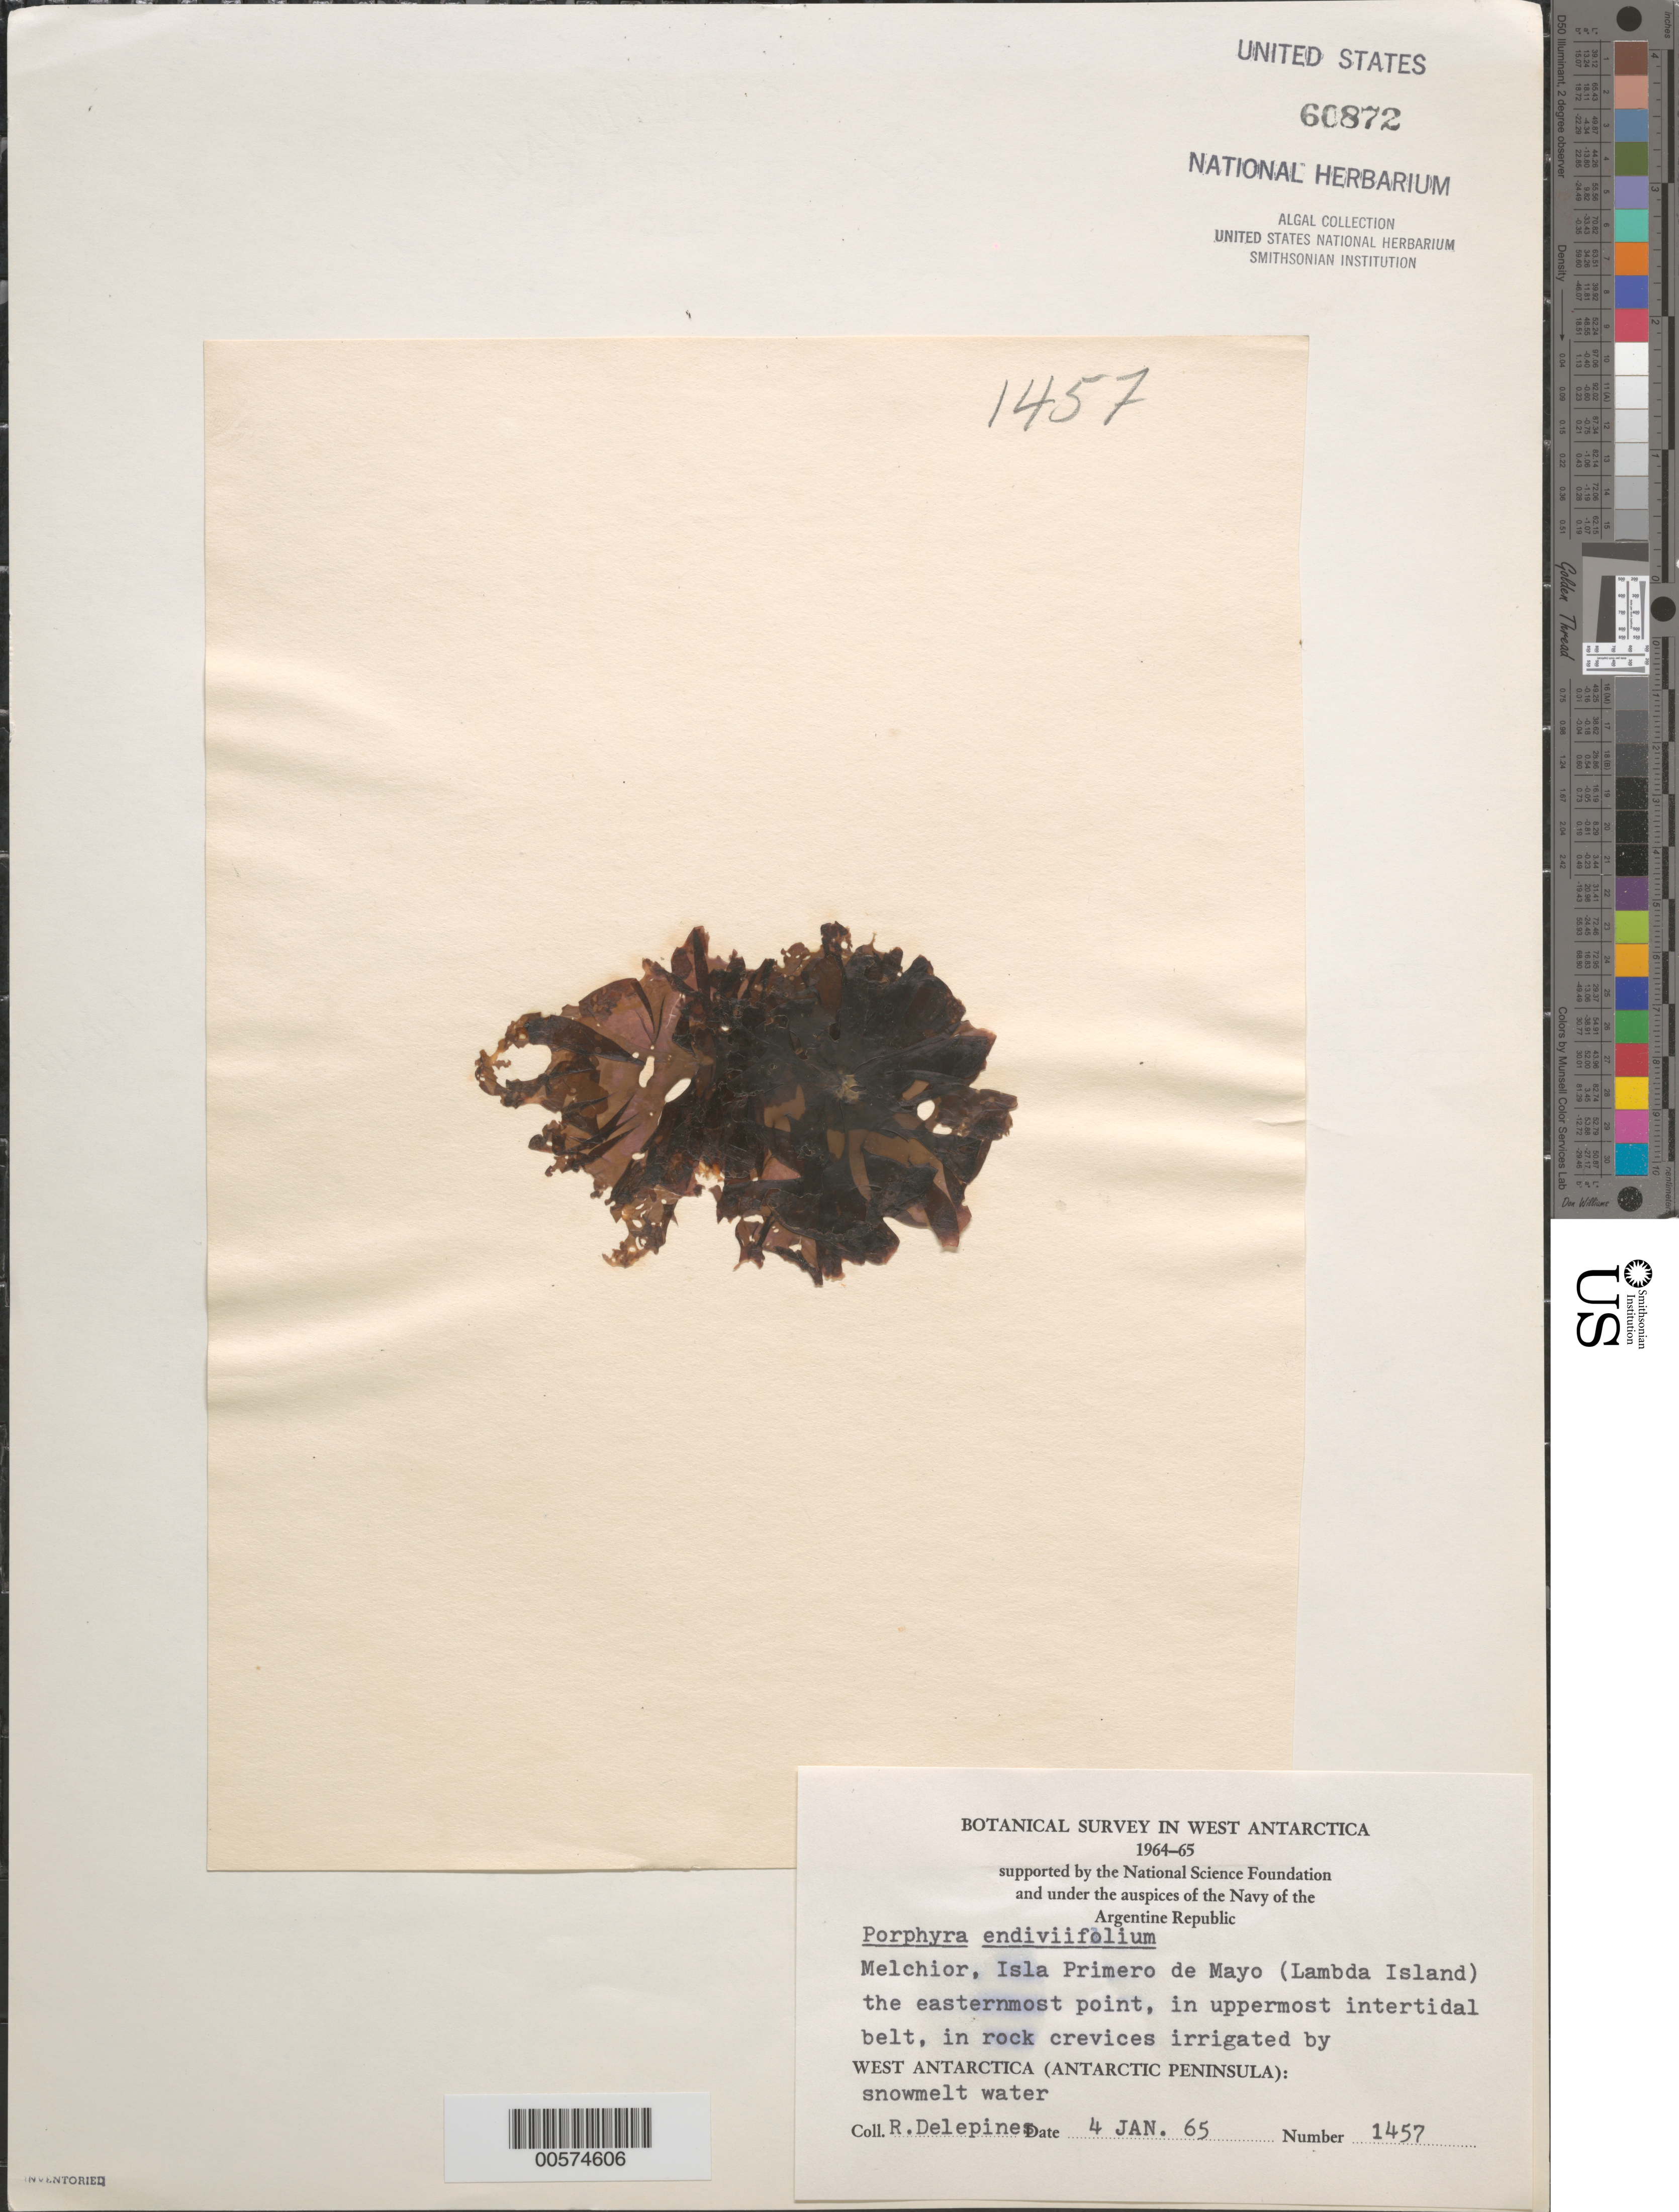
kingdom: Plantae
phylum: Rhodophyta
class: Bangiophyceae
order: Bangiales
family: Bangiaceae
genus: Pyropia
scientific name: Pyropia endiviifolia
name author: (A. Gepp & E. Gepp) H. G. Choi & M.S. Hwang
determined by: Algae name updating Project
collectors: R. Delépine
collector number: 1457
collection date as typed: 04 Jan 1965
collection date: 1965-01-04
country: Antarctica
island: Lambda Island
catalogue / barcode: US 60872